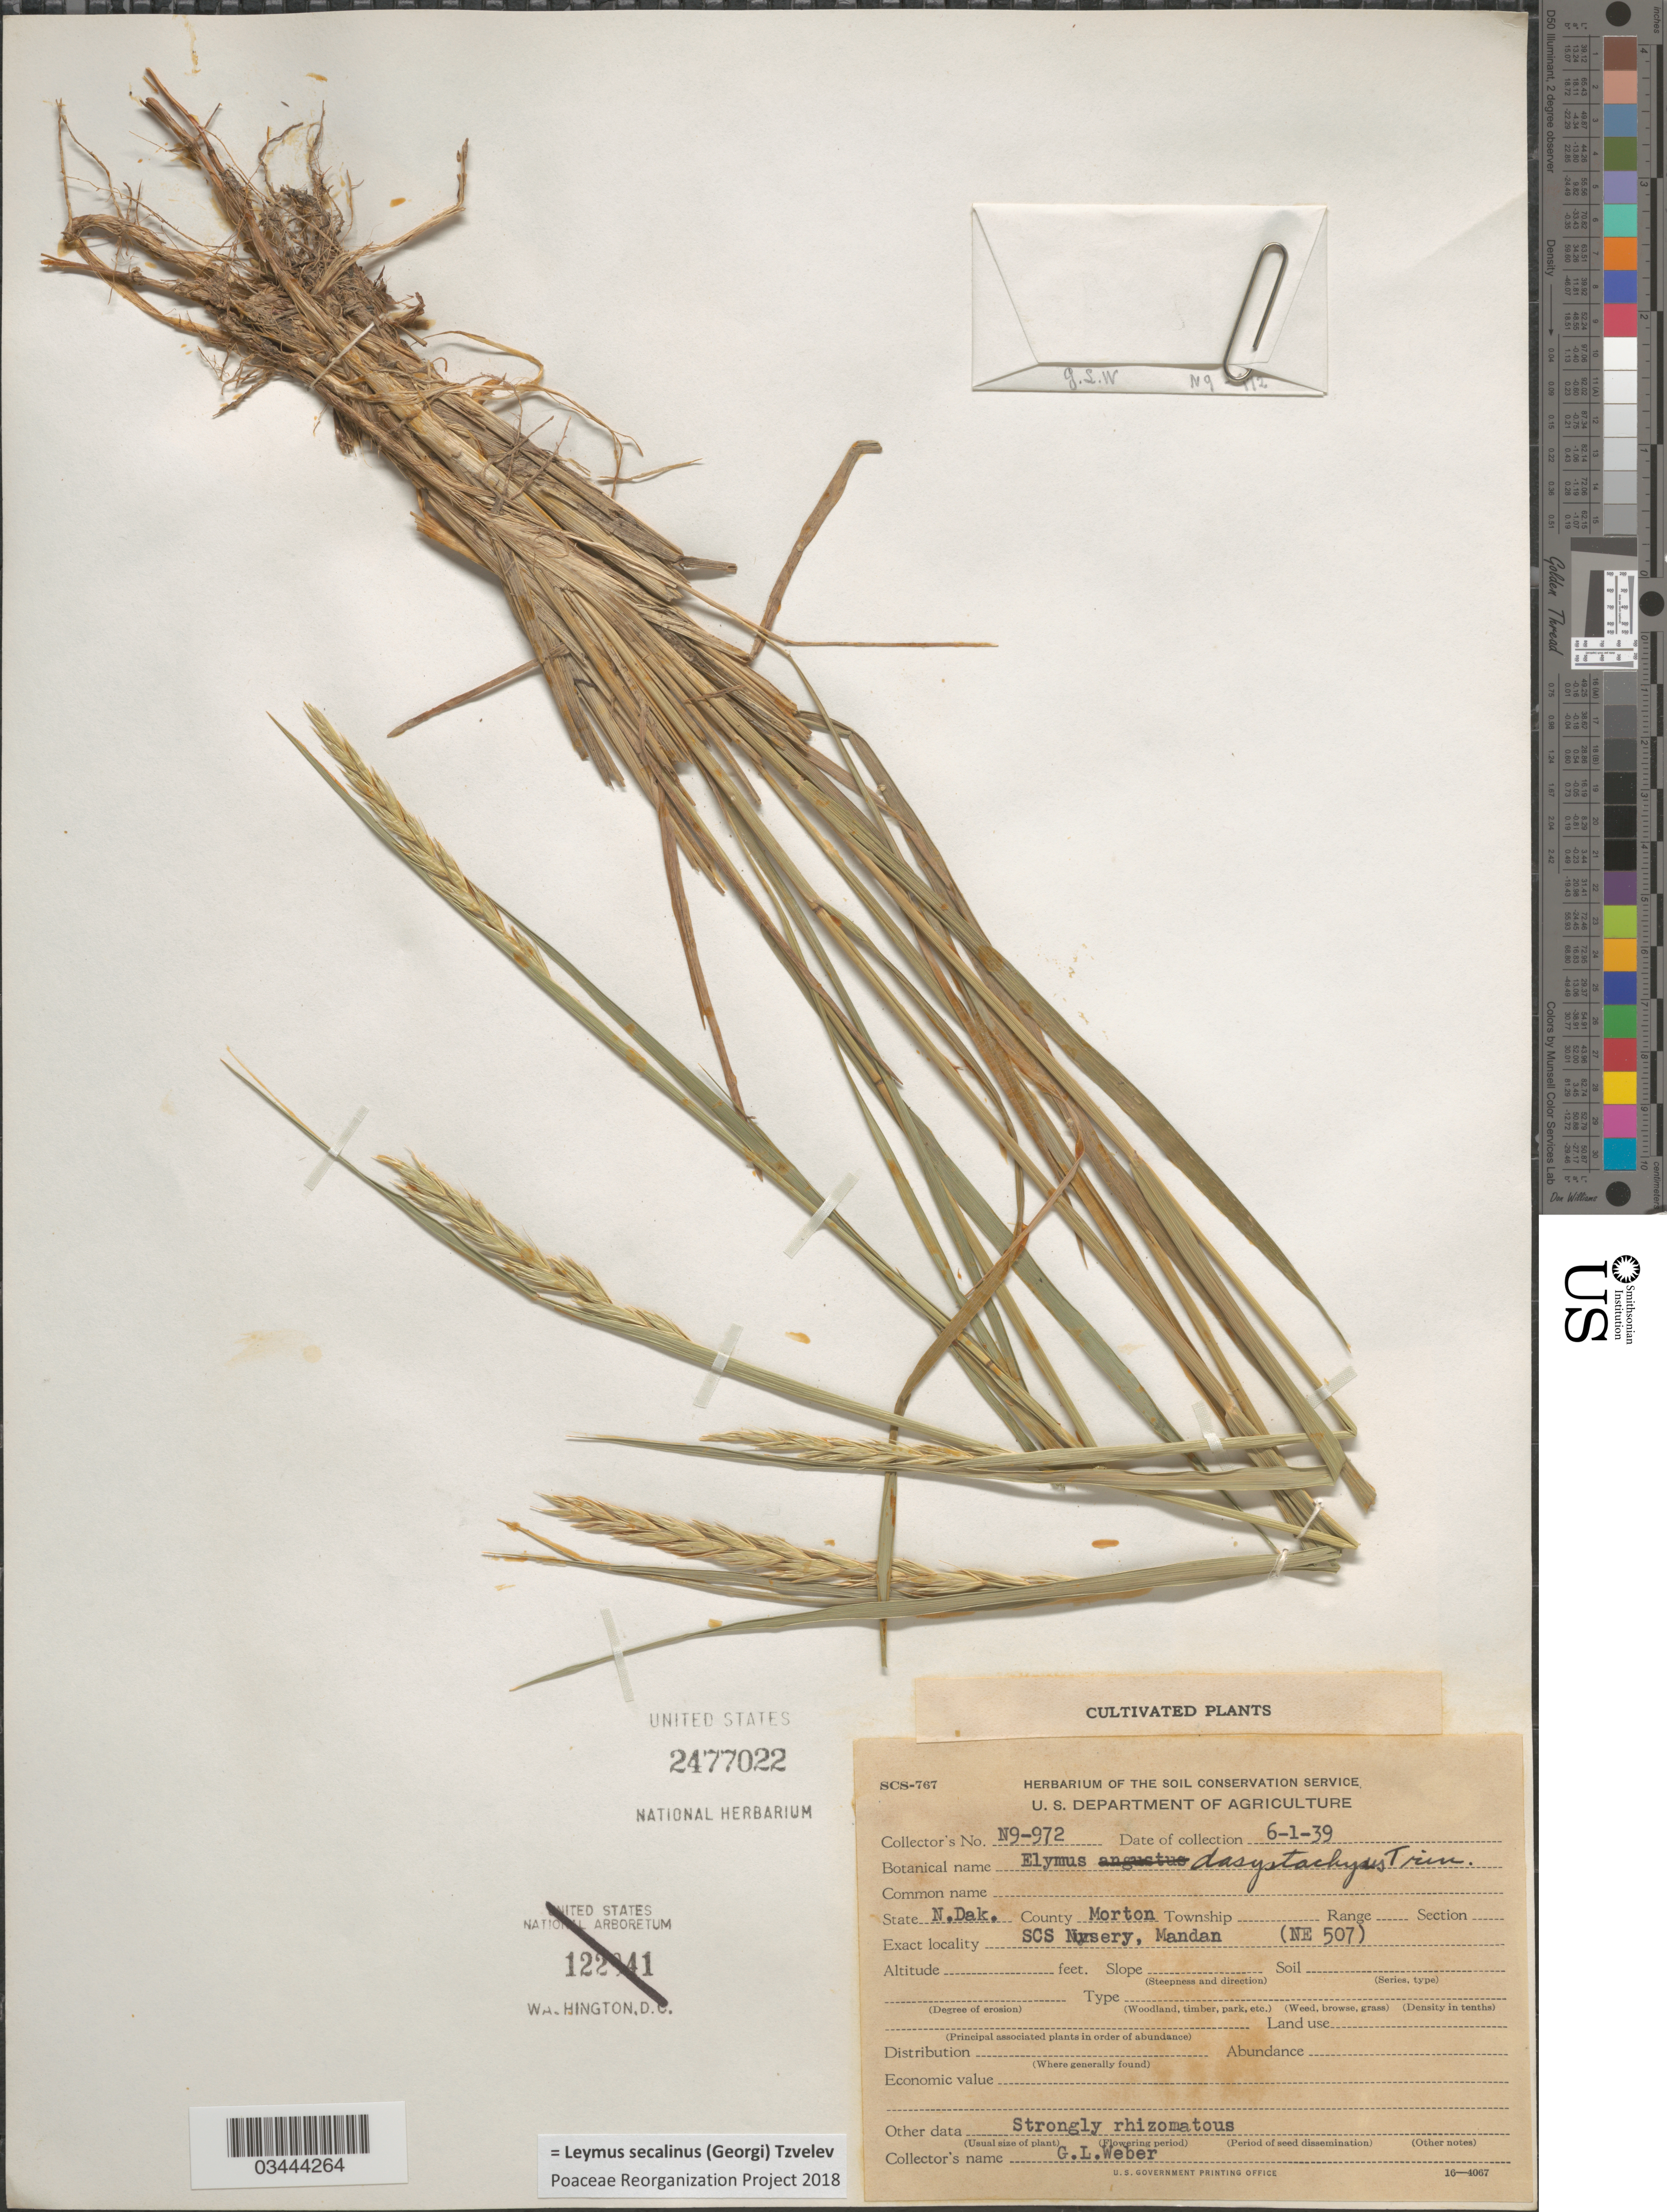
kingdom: Plantae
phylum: Tracheophyta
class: Liliopsida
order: Poales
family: Poaceae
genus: Leymus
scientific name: Leymus secalinus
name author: (Georgi) Tzvelev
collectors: G. Weber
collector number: N9-972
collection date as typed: Transcribed d/m/y: 1/6/39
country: United States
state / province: North Dakota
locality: County Morton. SCS Nursery, Mandan (NE 507).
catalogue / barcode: US 2477022